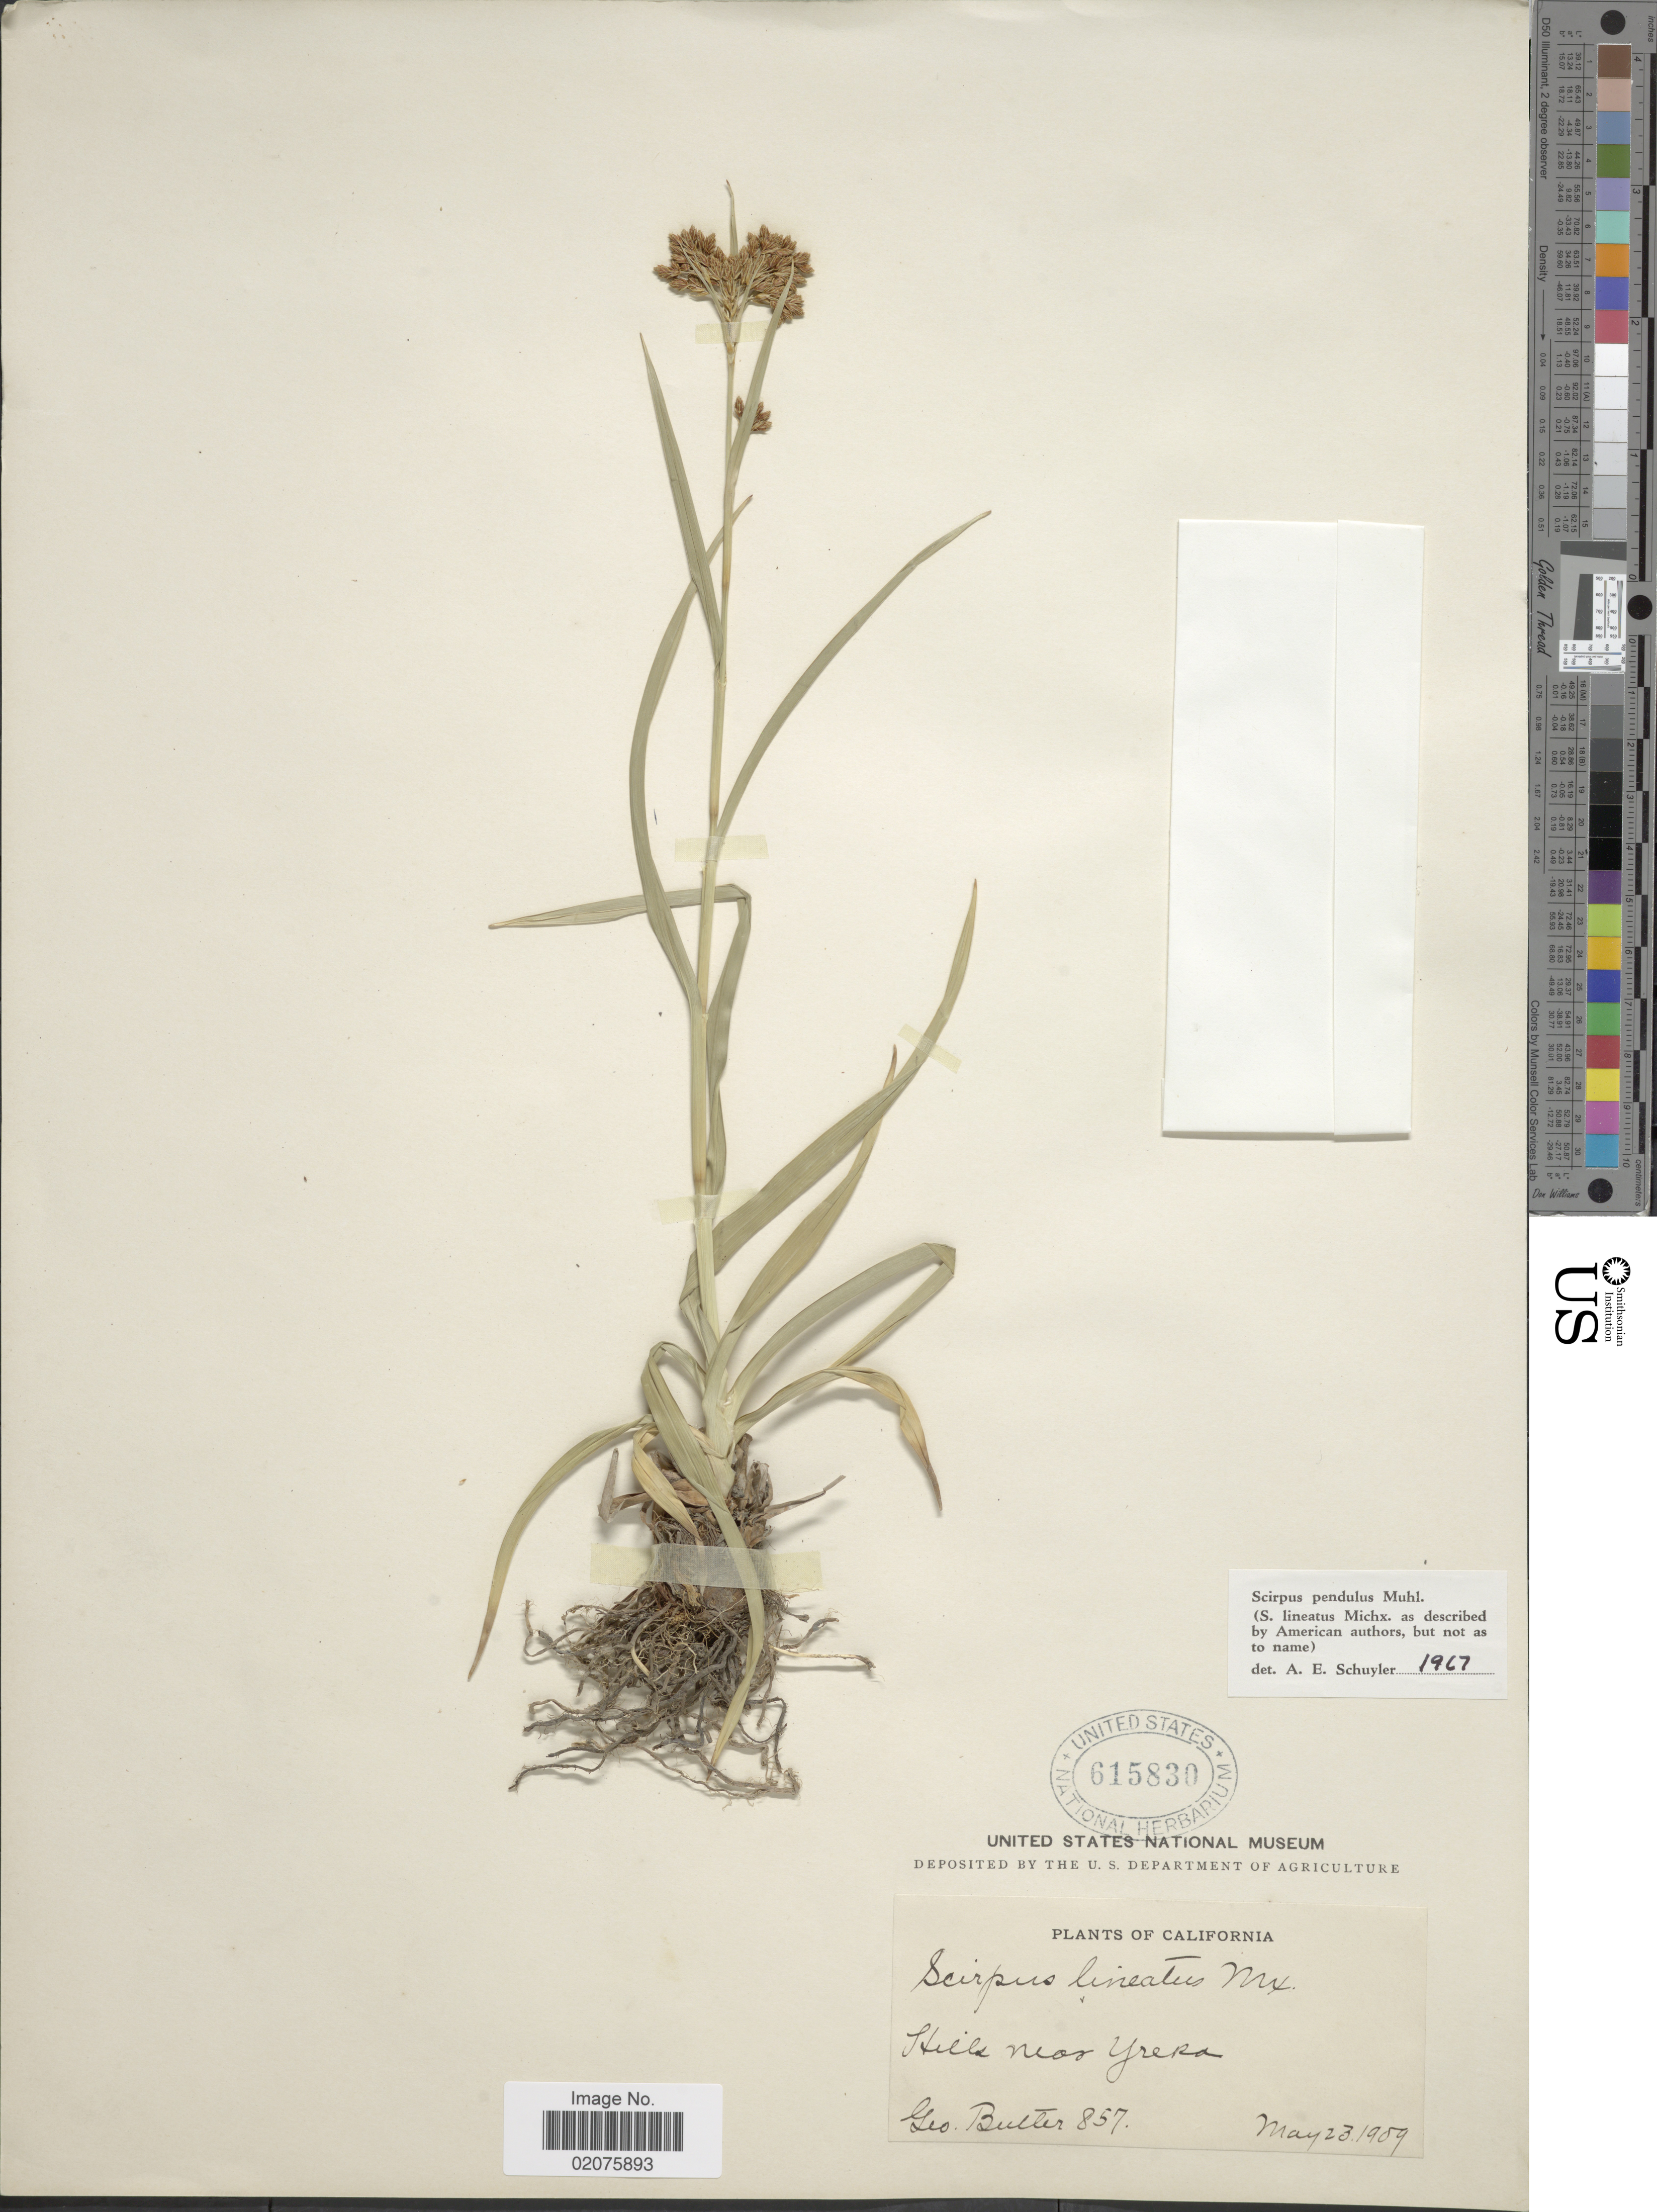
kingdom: Plantae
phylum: Tracheophyta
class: Liliopsida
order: Poales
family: Cyperaceae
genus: Scirpus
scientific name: Scirpus pendulus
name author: Muhl.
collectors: G. D. Butler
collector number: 857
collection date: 1909-05-23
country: United States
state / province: California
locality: Hills near Yreka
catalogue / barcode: US 615830